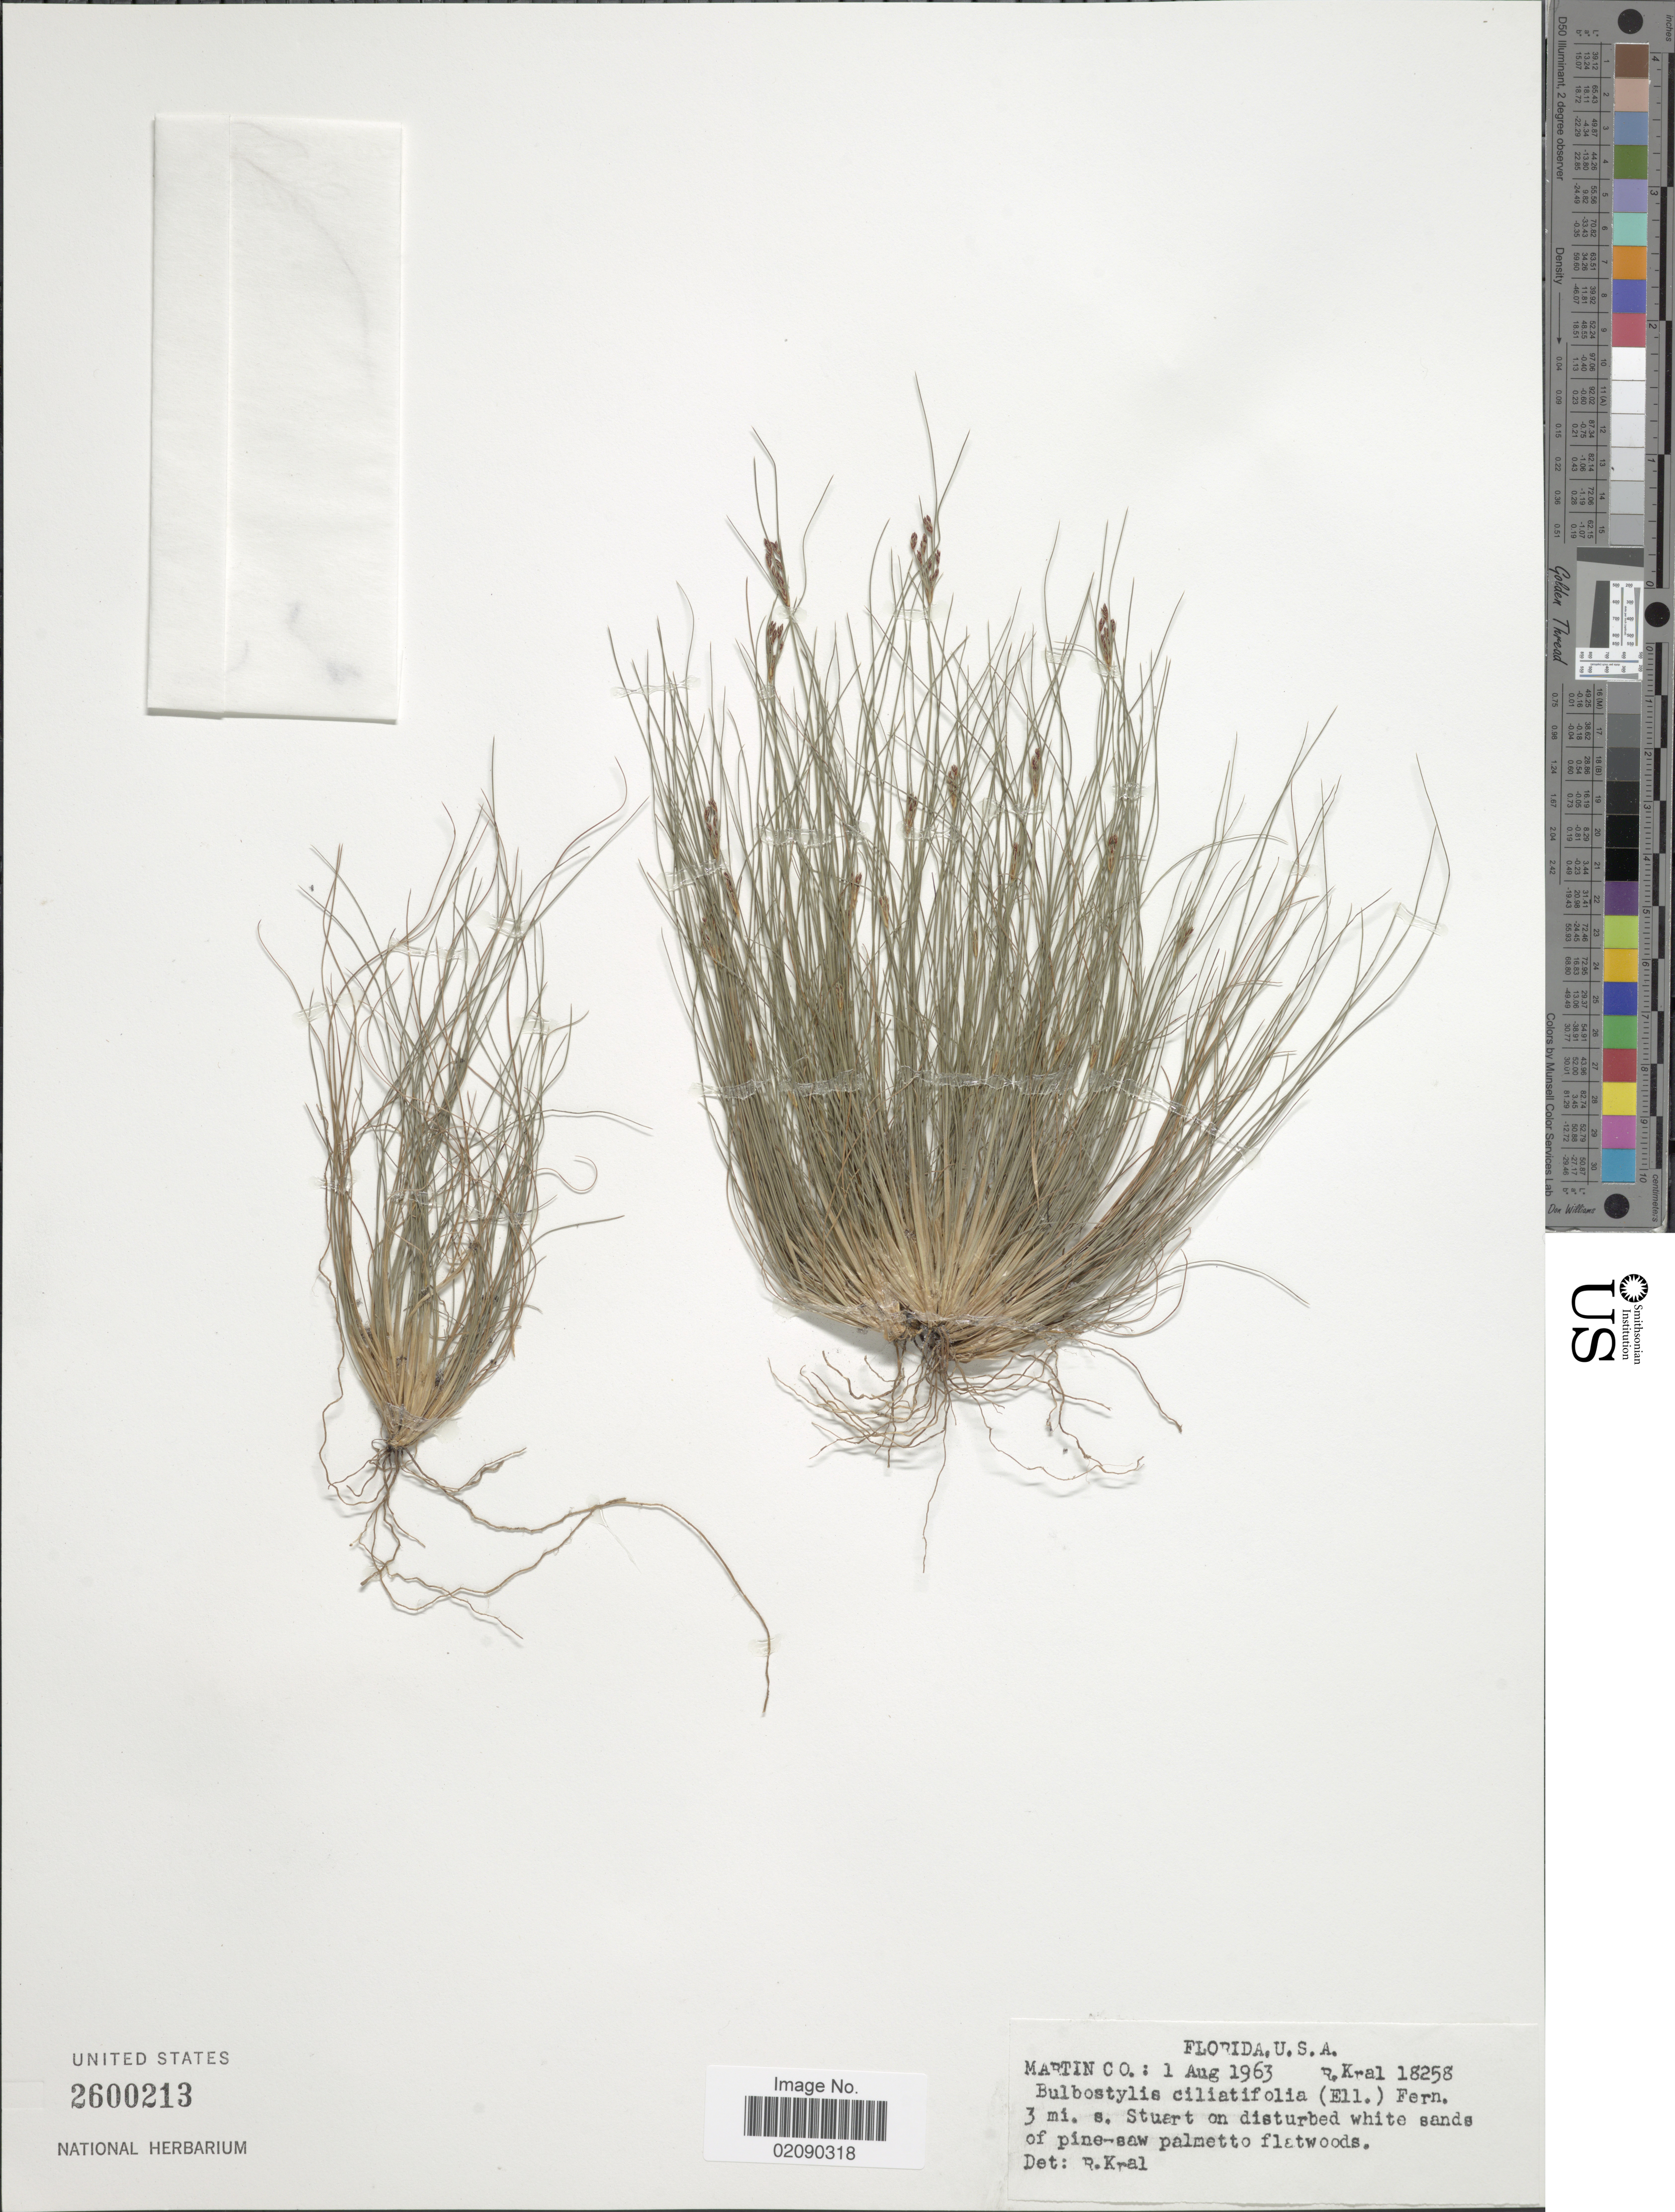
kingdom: Plantae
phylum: Tracheophyta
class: Liliopsida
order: Poales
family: Cyperaceae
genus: Bulbostylis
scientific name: Bulbostylis ciliatifolia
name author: (Elliott) Fernald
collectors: R. Kral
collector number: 18258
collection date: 1963-08-01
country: United States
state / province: Florida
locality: Martin Co. 3 mi. s. Stuart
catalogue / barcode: US 2600213